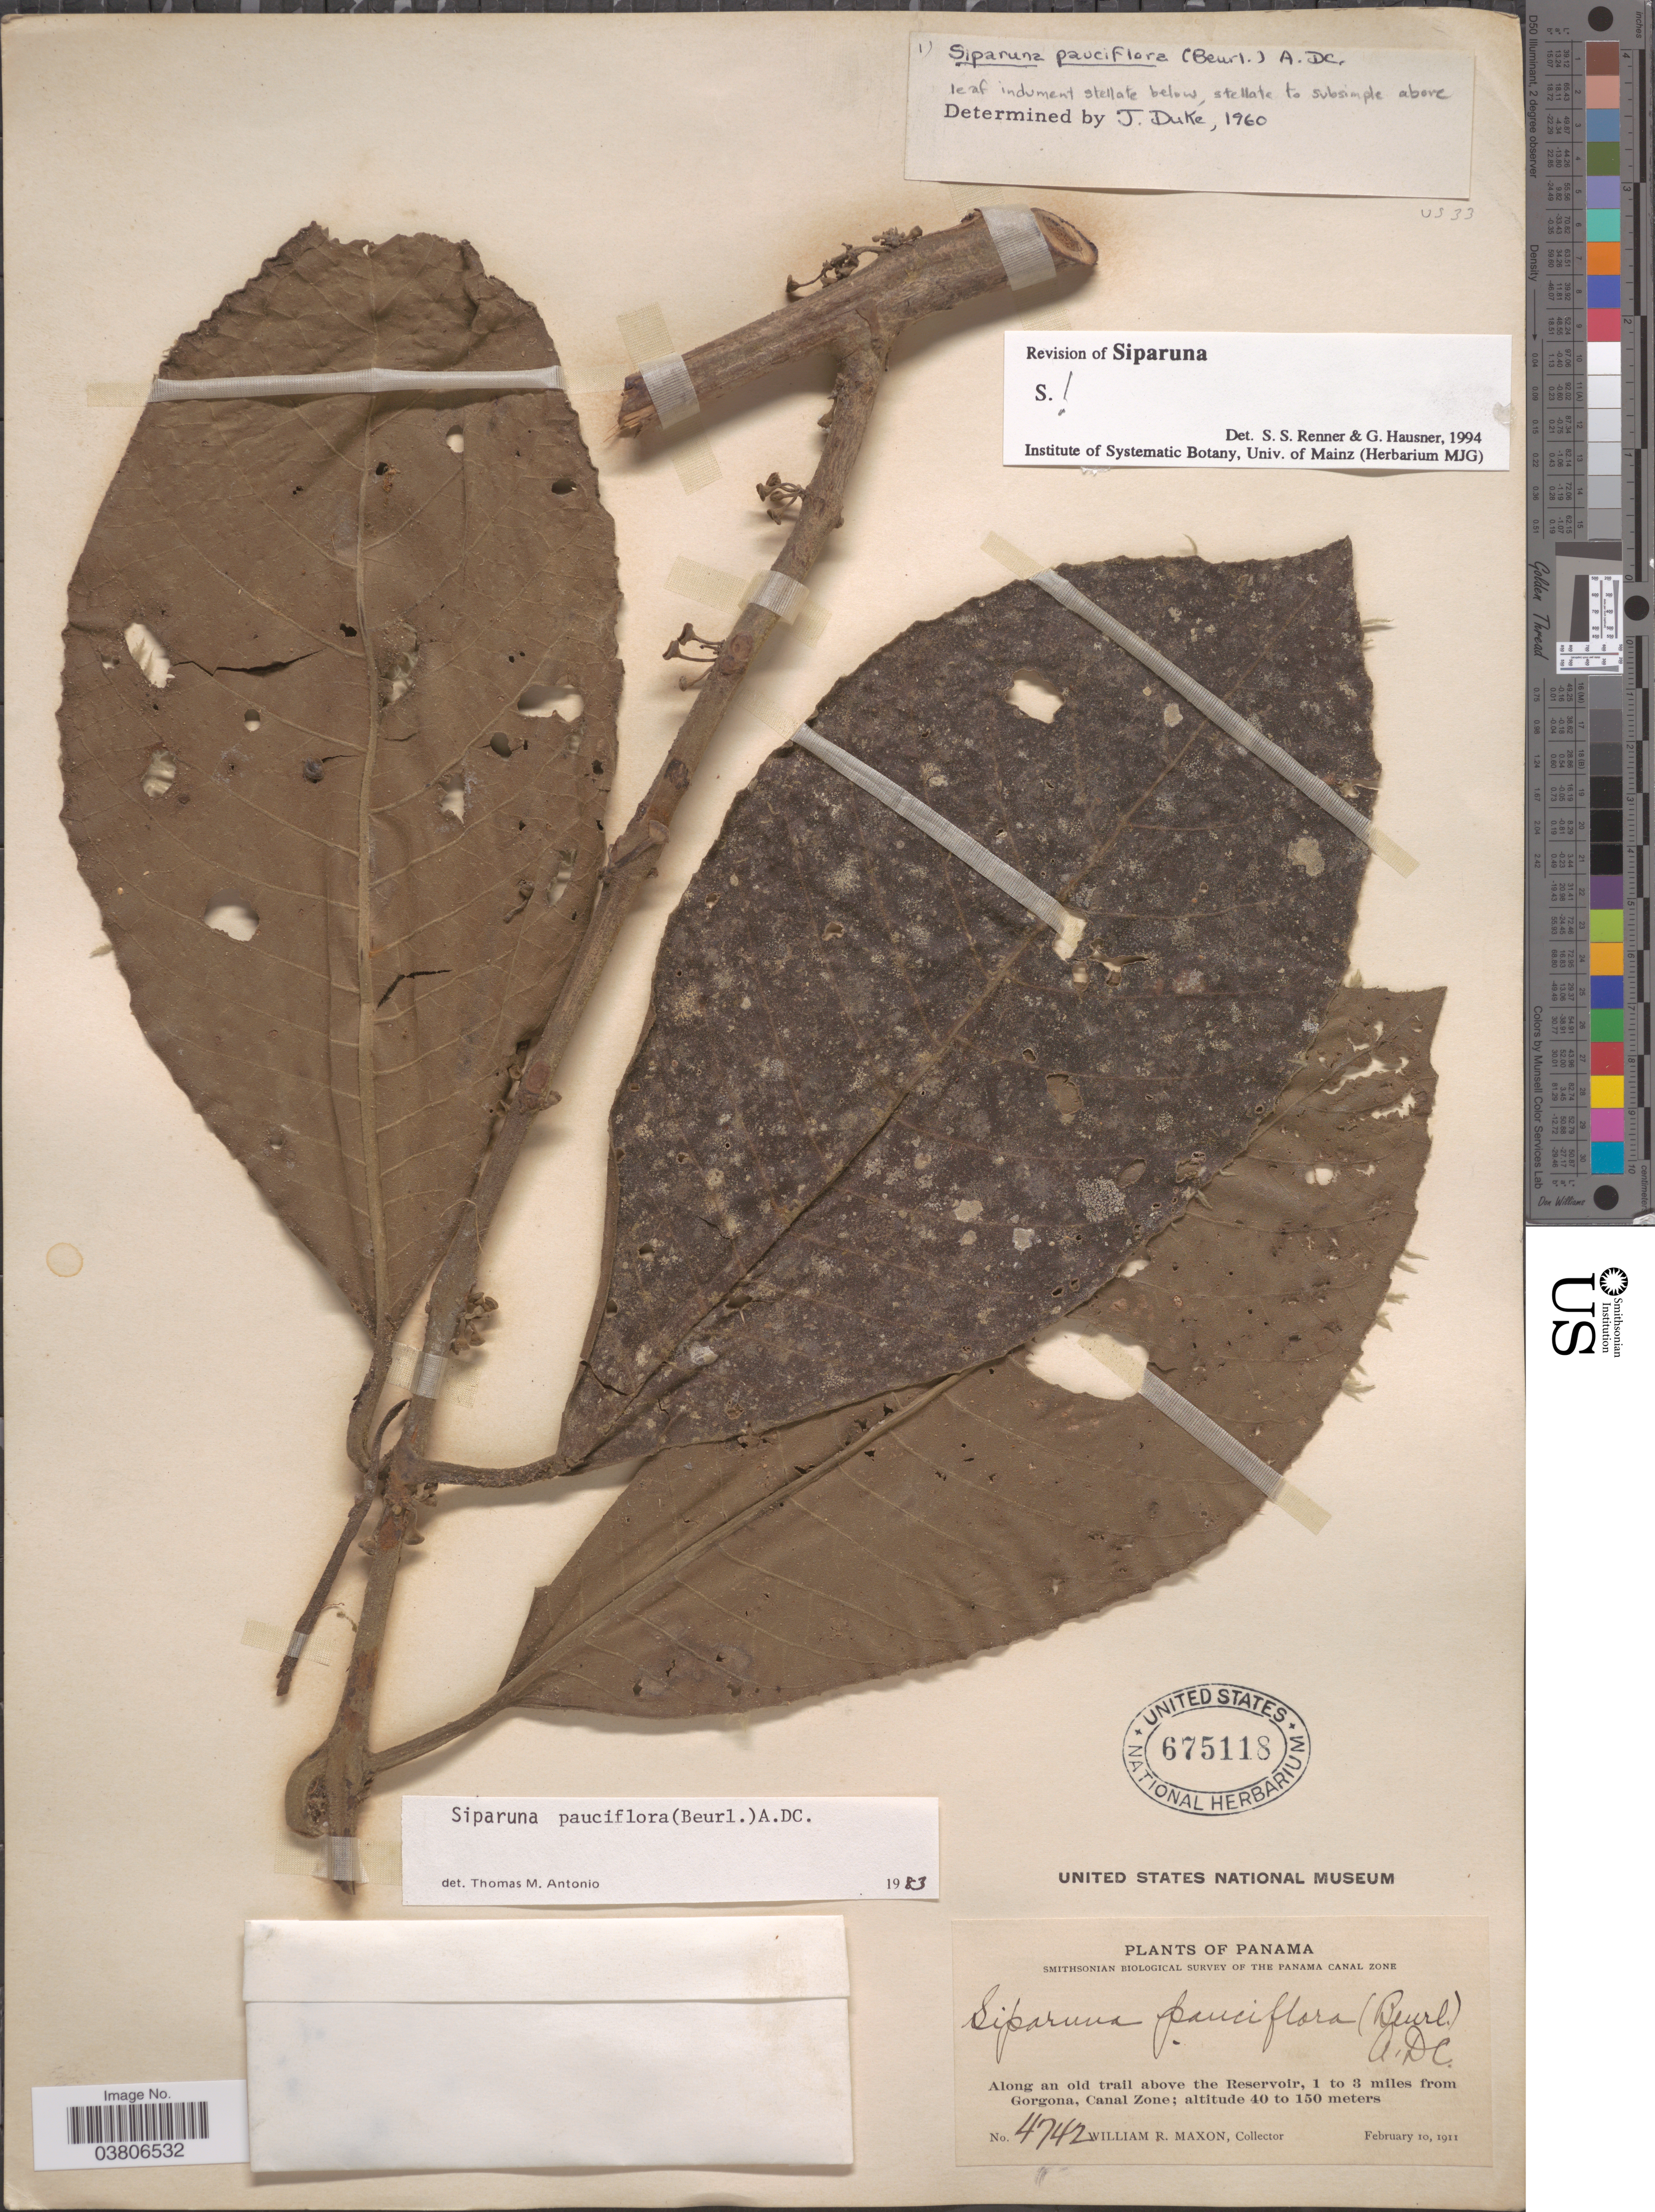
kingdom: Plantae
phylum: Tracheophyta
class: Magnoliopsida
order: Laurales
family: Siparunaceae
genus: Siparuna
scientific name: Siparuna pauciflora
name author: (Beurling) A. DC.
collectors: W. R. Maxon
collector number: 4742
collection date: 1911-02-10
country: Panama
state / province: Colón / Panamá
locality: Along an old trail above the Reservoir, 1 to 3 miles from Gorgona, Canal Zone.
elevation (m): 40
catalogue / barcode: US 675118